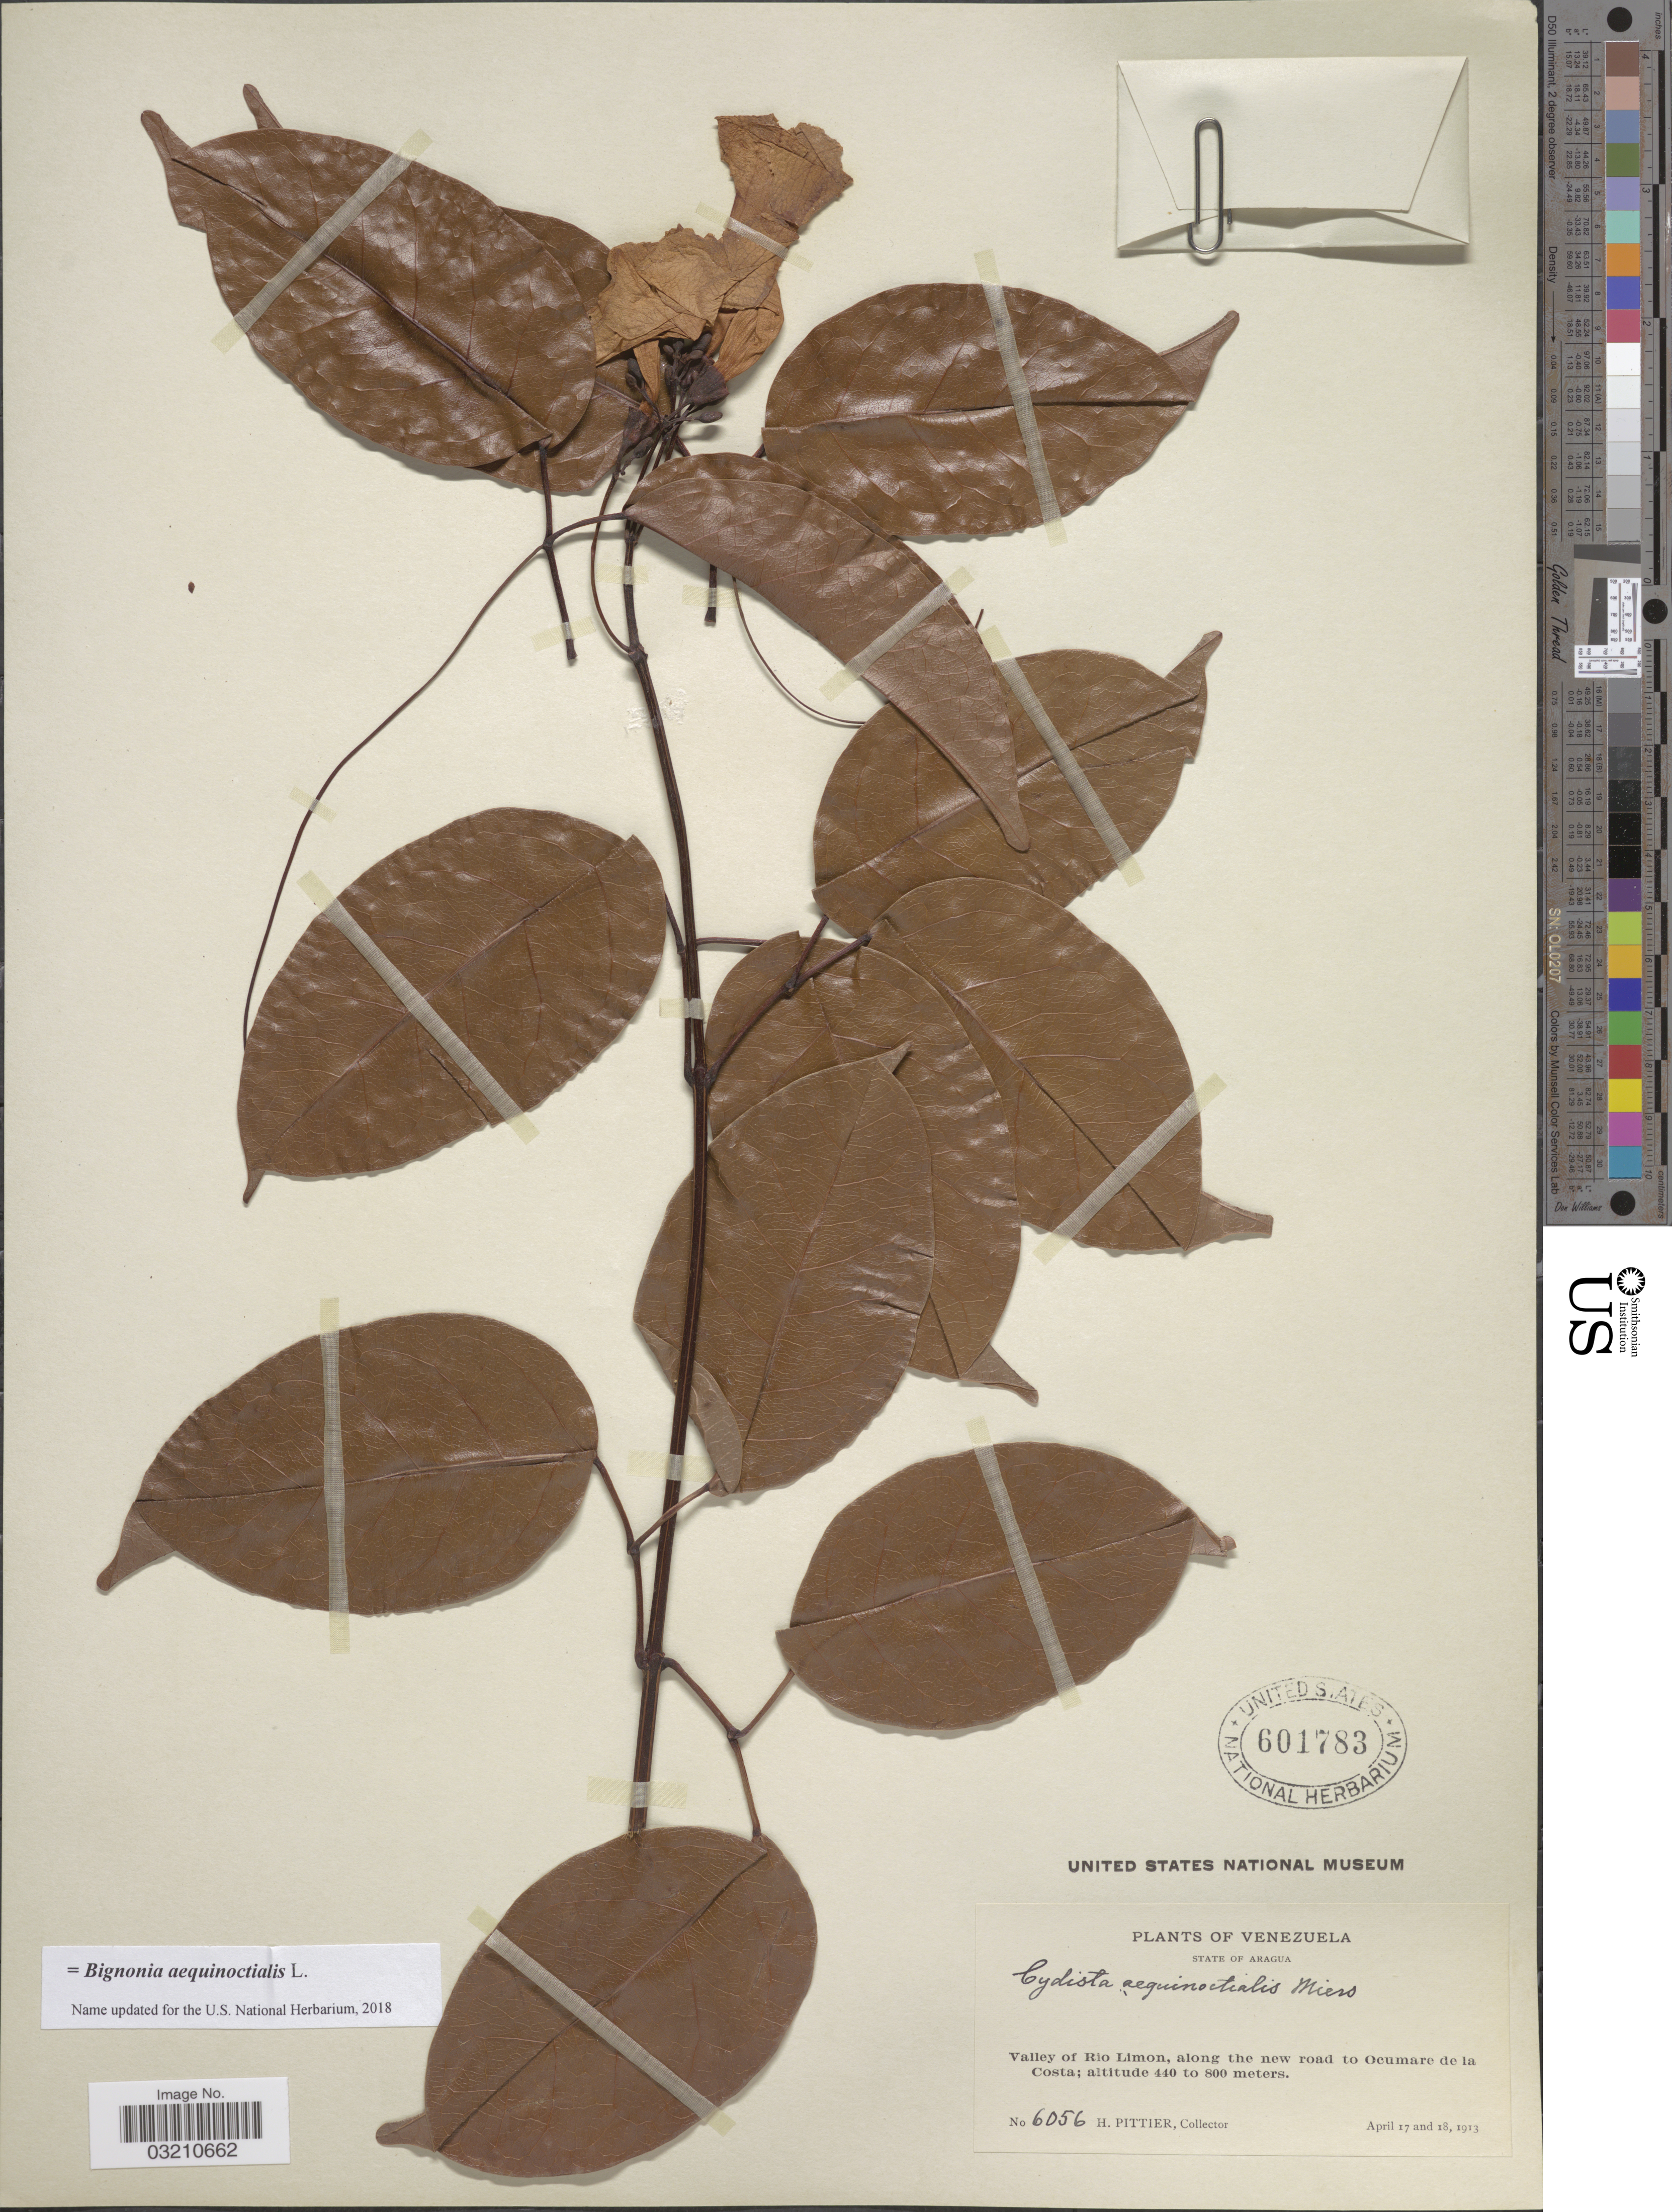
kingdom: Plantae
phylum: Tracheophyta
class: Magnoliopsida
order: Lamiales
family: Bignoniaceae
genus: Bignonia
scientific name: Bignonia aequinoctialis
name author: L.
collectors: H. F. Pittier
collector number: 6056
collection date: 1913-04-17/1913-04-18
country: Venezuela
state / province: Aragua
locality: Valley of Rio Limon, along the new road to Ocumare de la Costa.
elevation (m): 440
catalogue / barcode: US 601783